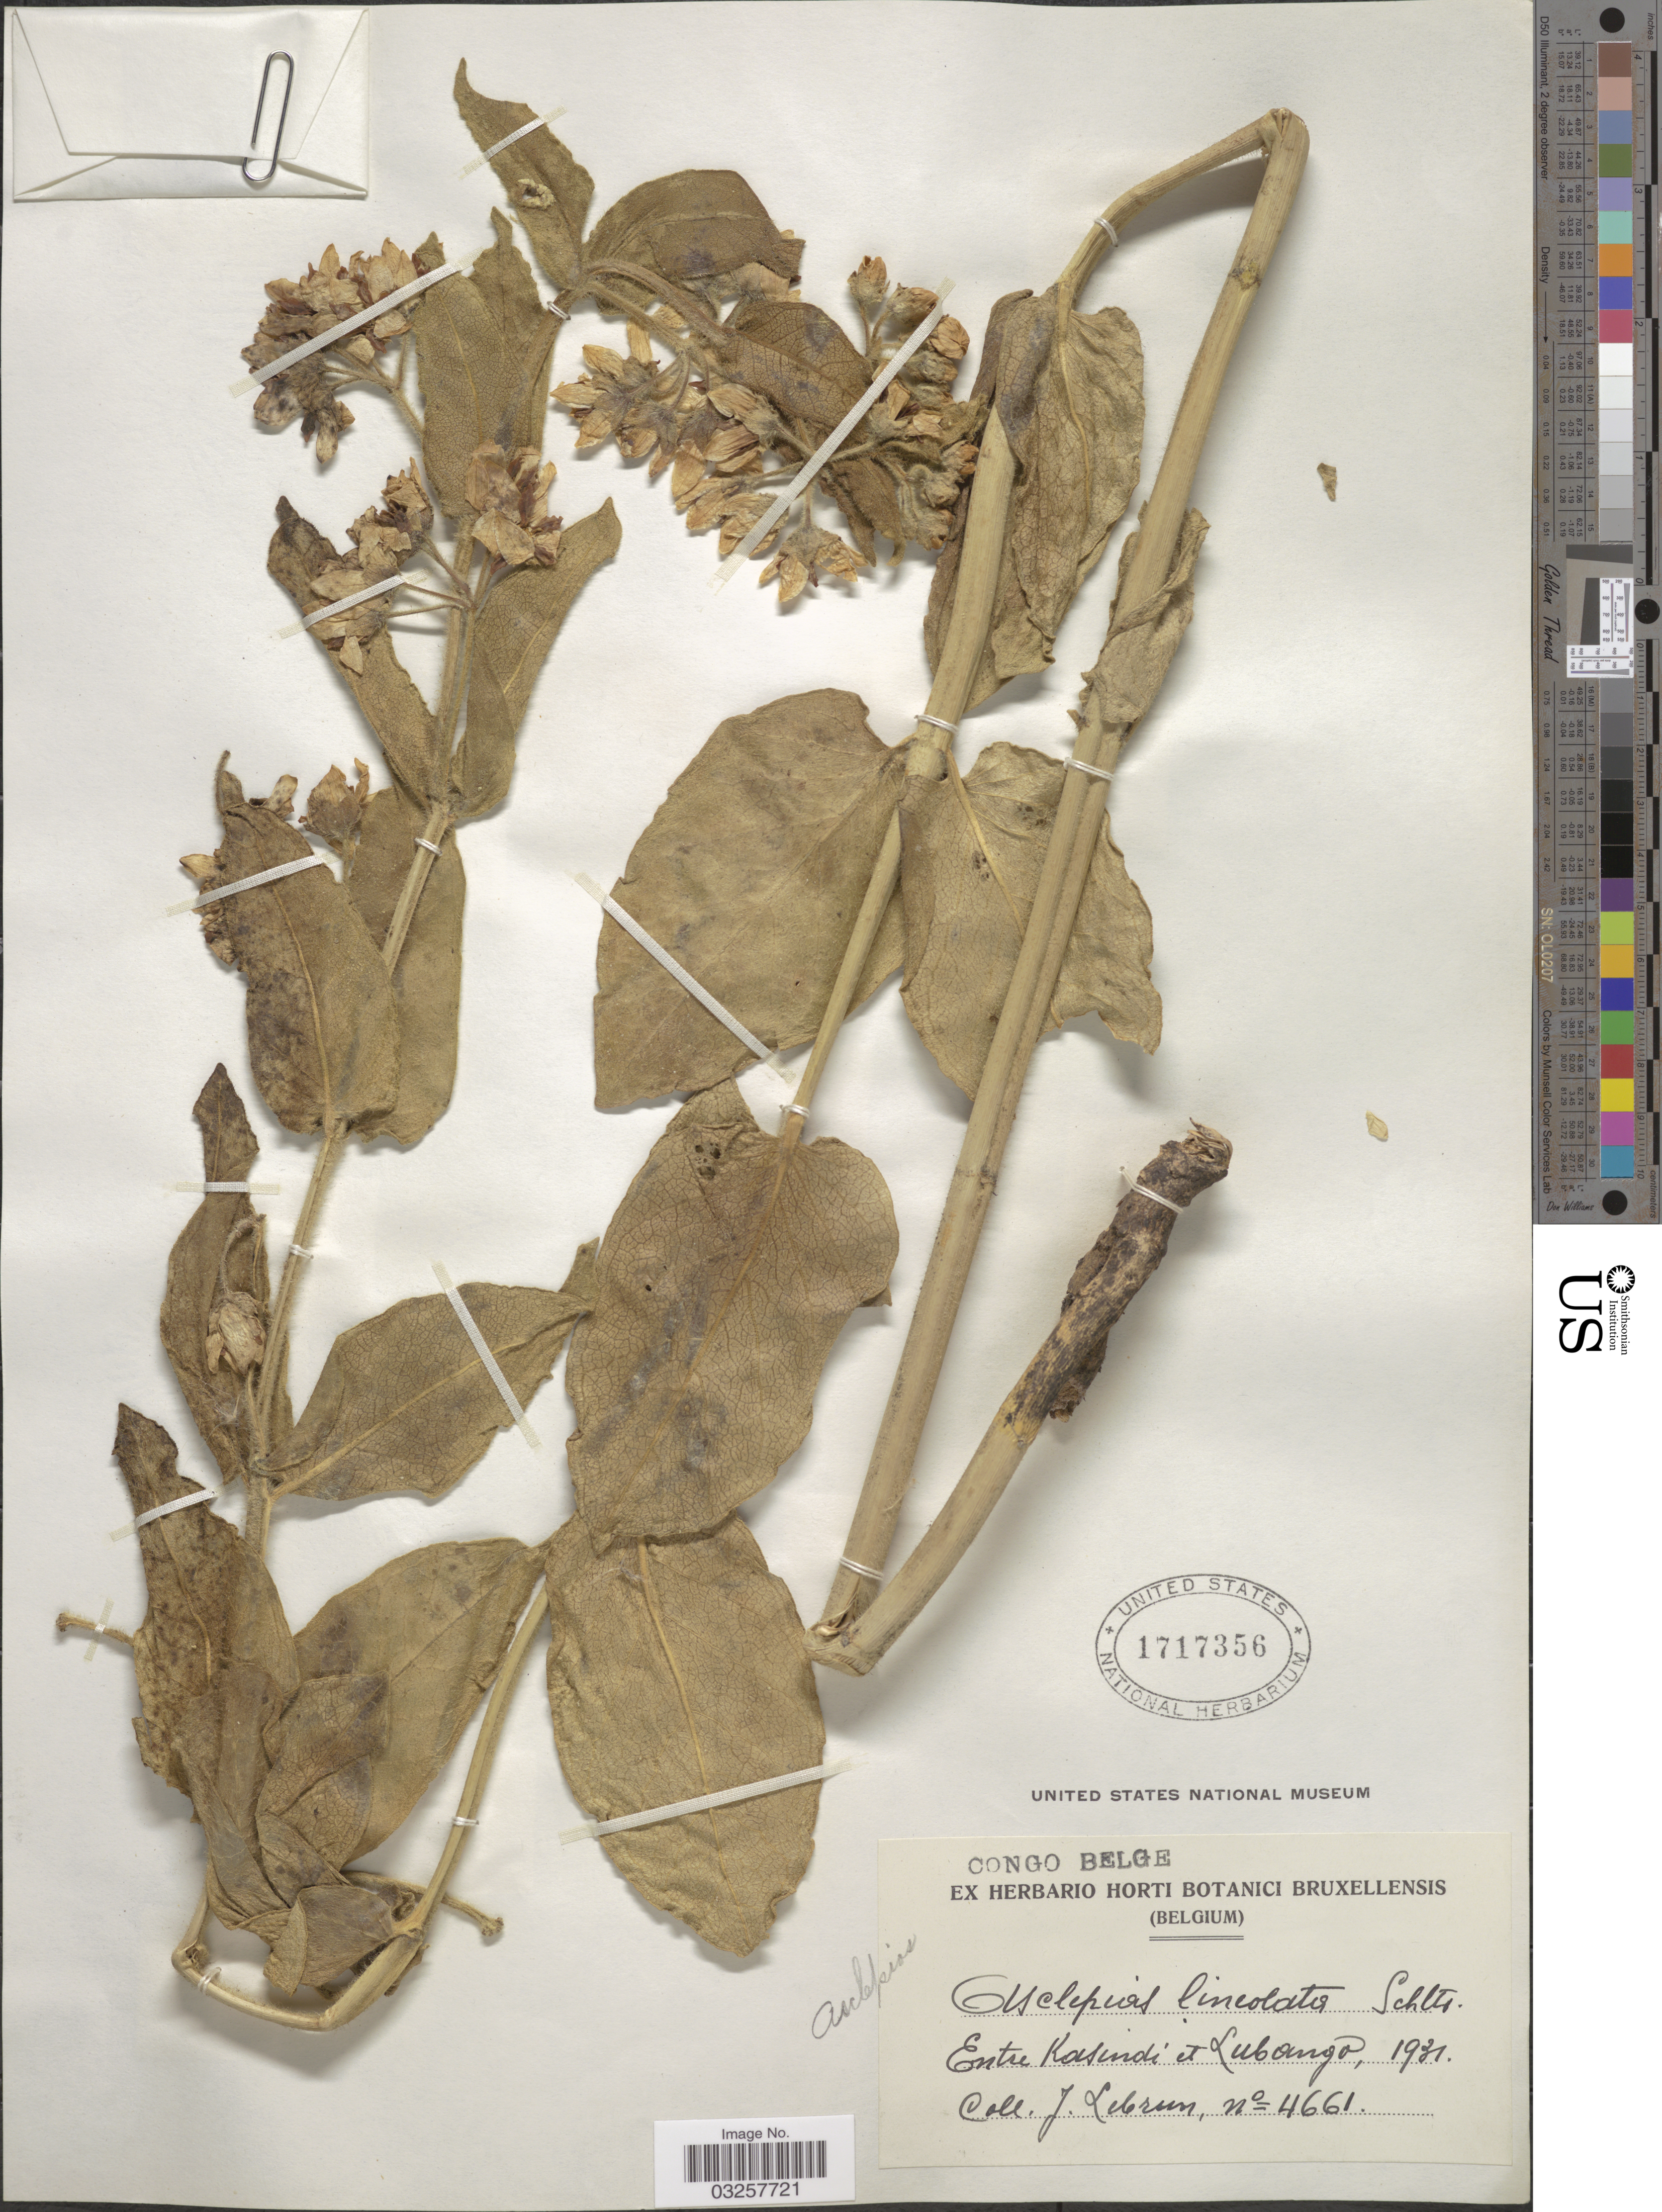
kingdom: Plantae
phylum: Tracheophyta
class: Magnoliopsida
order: Gentianales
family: Apocynaceae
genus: Asclepias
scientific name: Asclepias lineolata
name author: (Decne.) Schltr.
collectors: J. A. Lebrun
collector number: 4661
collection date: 1931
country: Congo, Democratic Republic of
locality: Congo Belge. Entre Kasindi et Lubango.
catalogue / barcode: US 1717356